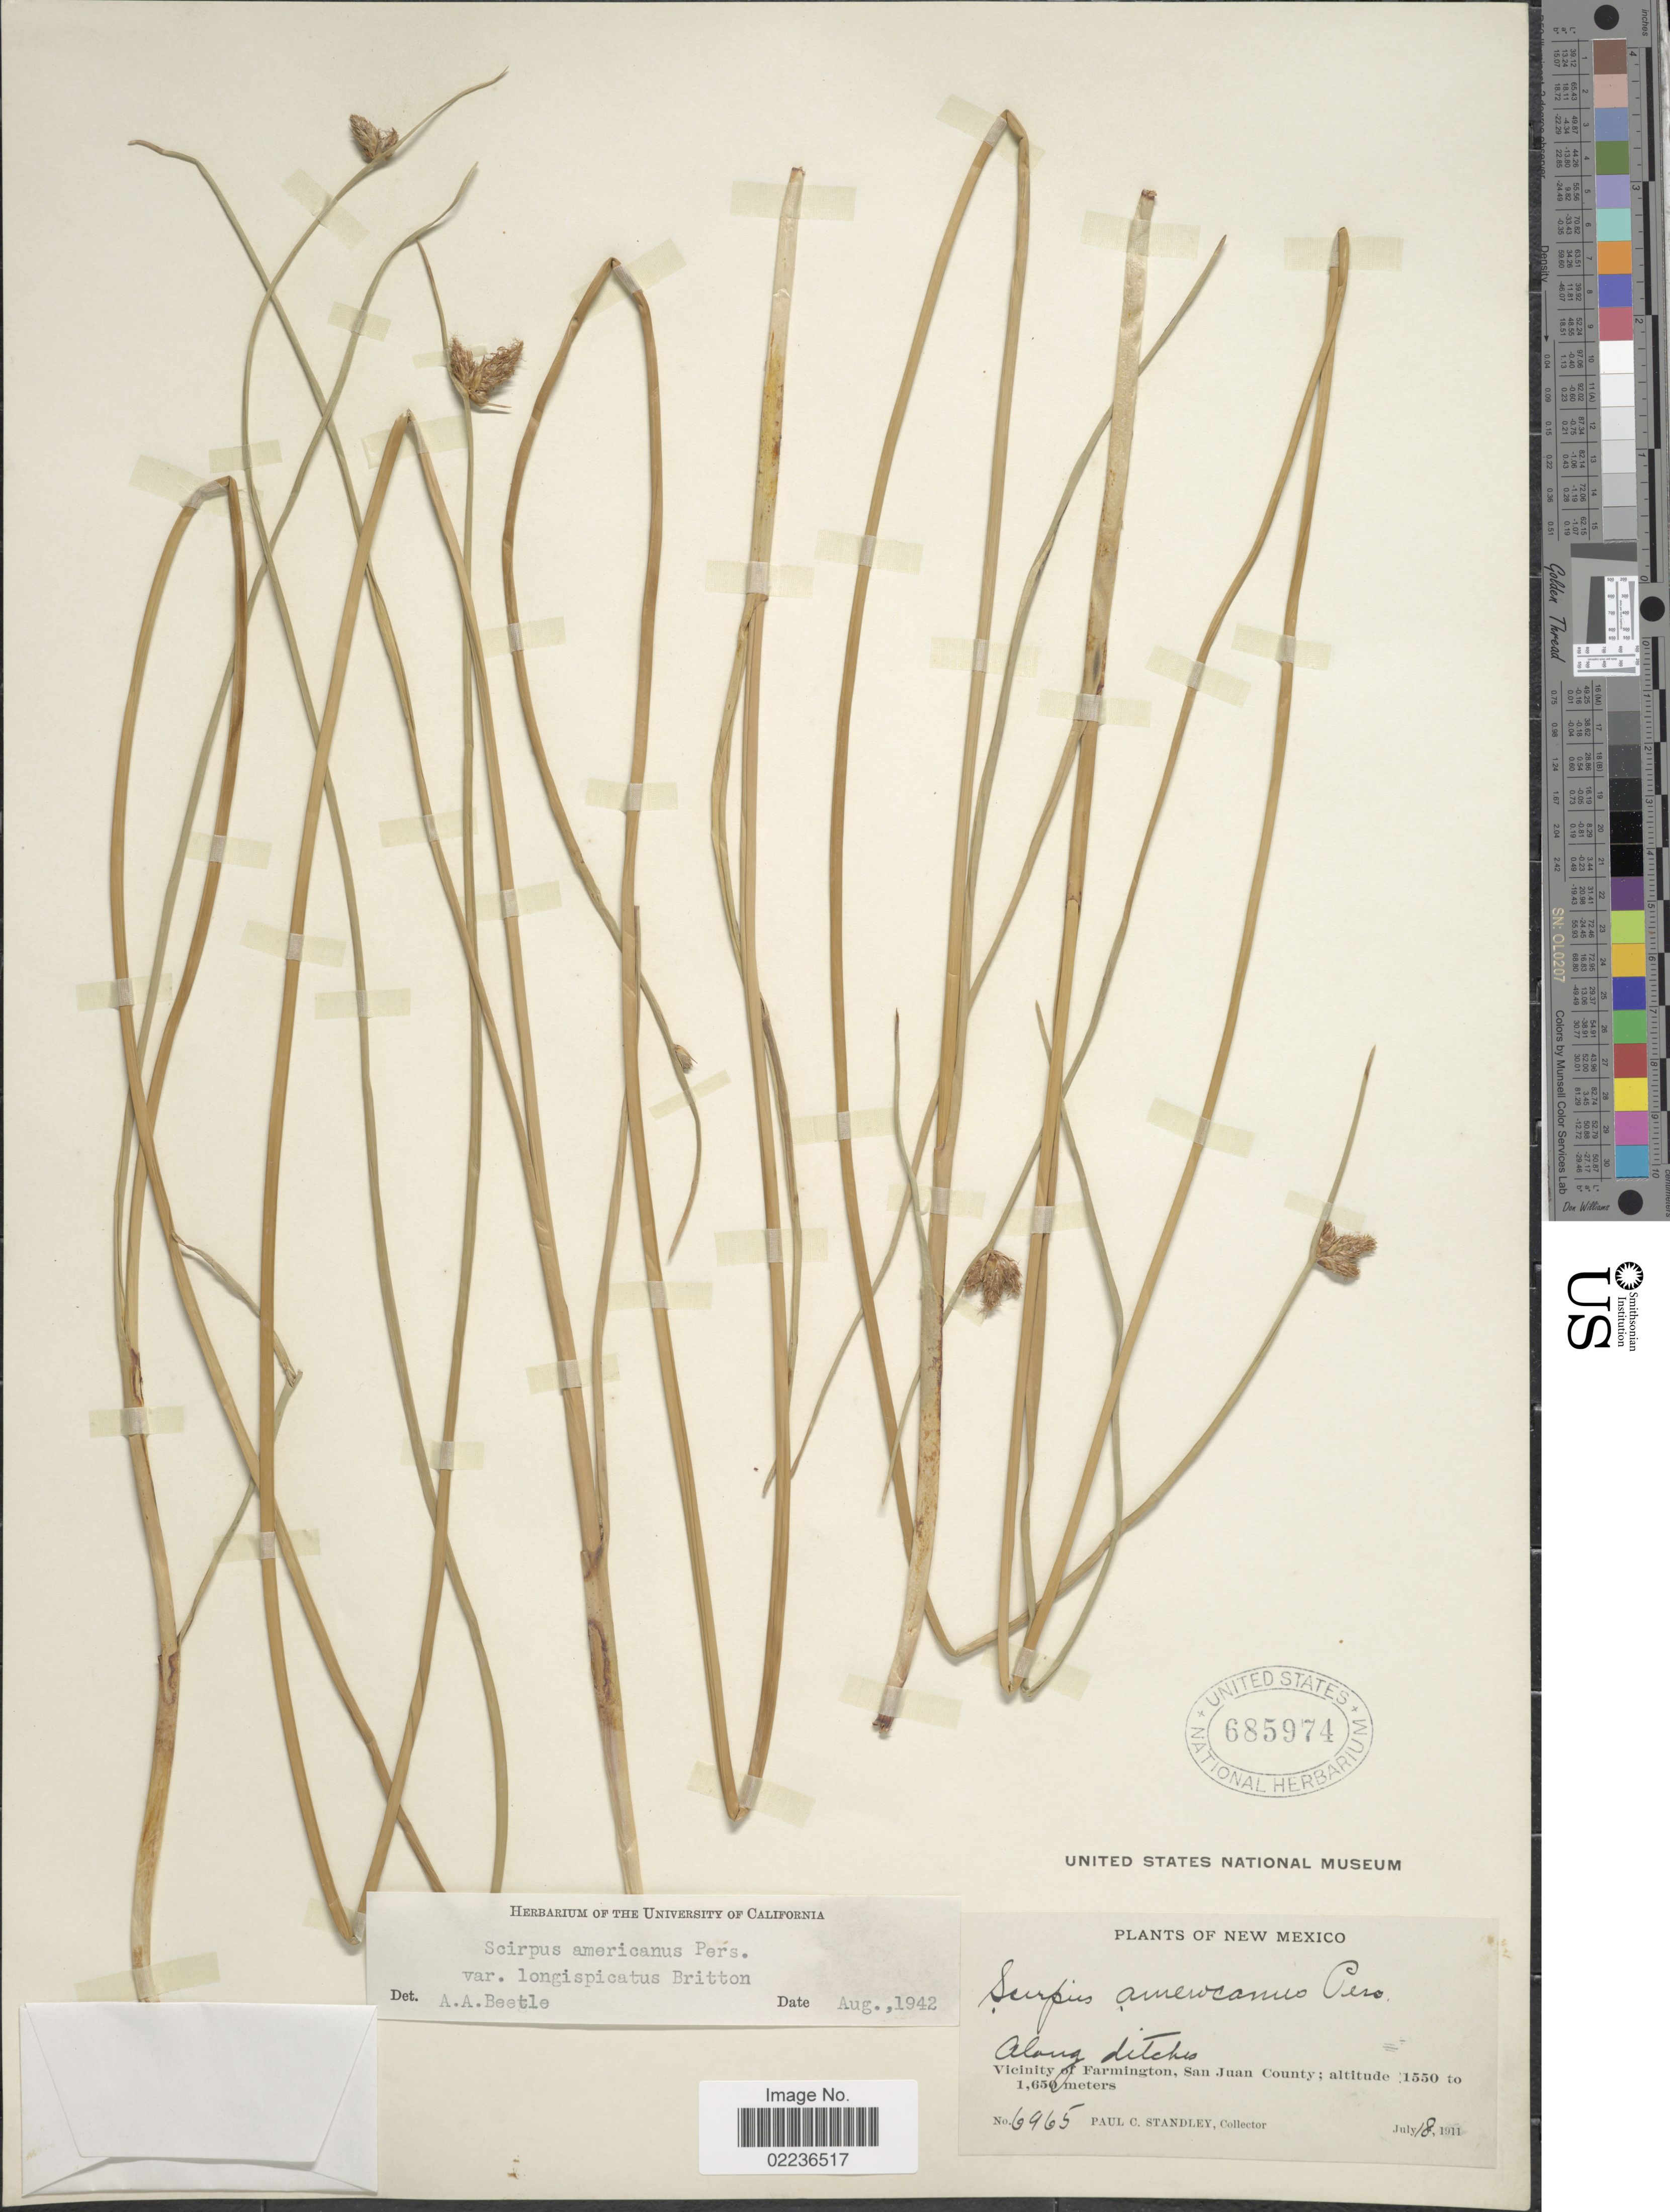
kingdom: Plantae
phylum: Tracheophyta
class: Liliopsida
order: Poales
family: Cyperaceae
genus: Schoenoplectus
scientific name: Schoenoplectus pungens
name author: (Vahl) Palla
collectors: P. C. Standley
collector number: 6965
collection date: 1911-07-18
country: United States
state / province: New Mexico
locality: Along ditches, vicinity of Farmington, San Juan County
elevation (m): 1550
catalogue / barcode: US 685974